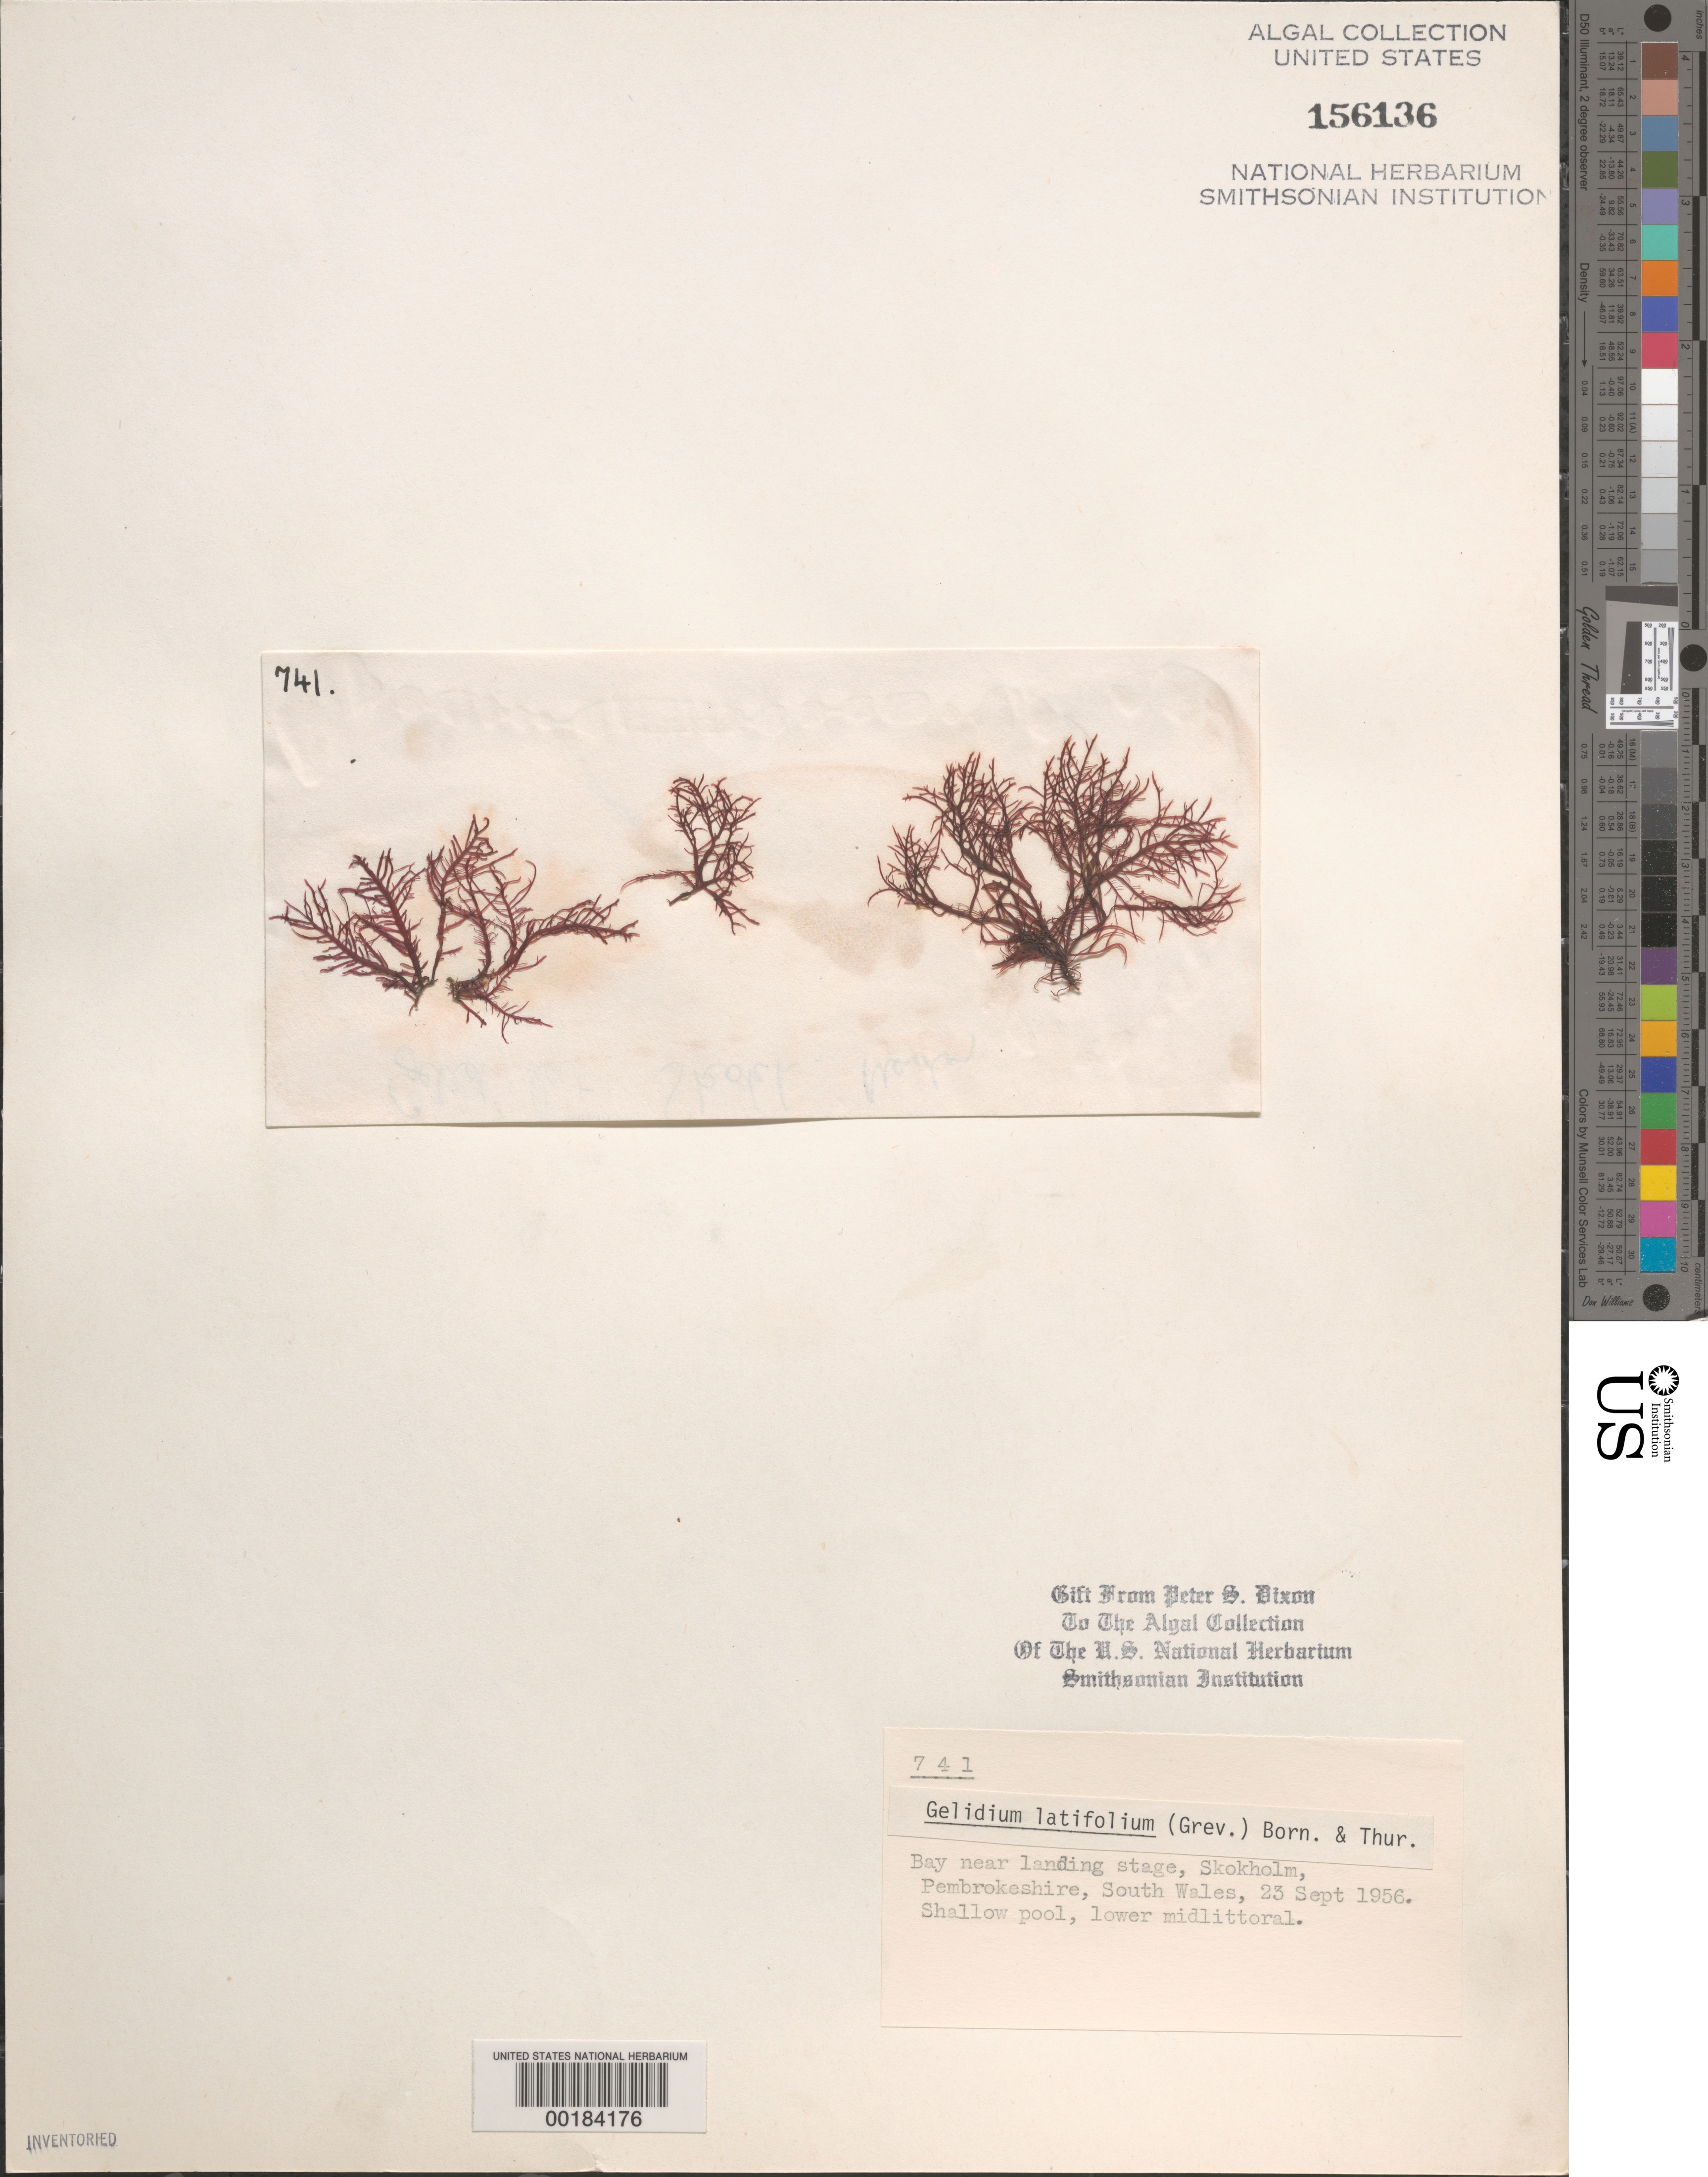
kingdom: Plantae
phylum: Rhodophyta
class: Florideophyceae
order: Gelidiales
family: Gelidiaceae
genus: Gelidium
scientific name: Gelidium spinosum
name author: (S.G. Gmel.) P.C. Silva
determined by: Algae name updating Project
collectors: P. S. Dixon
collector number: PSD 741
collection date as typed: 23 Sep 1956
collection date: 1956-09-23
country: United Kingdom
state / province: Wales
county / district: Dyfed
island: Skokholm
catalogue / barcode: US 156136